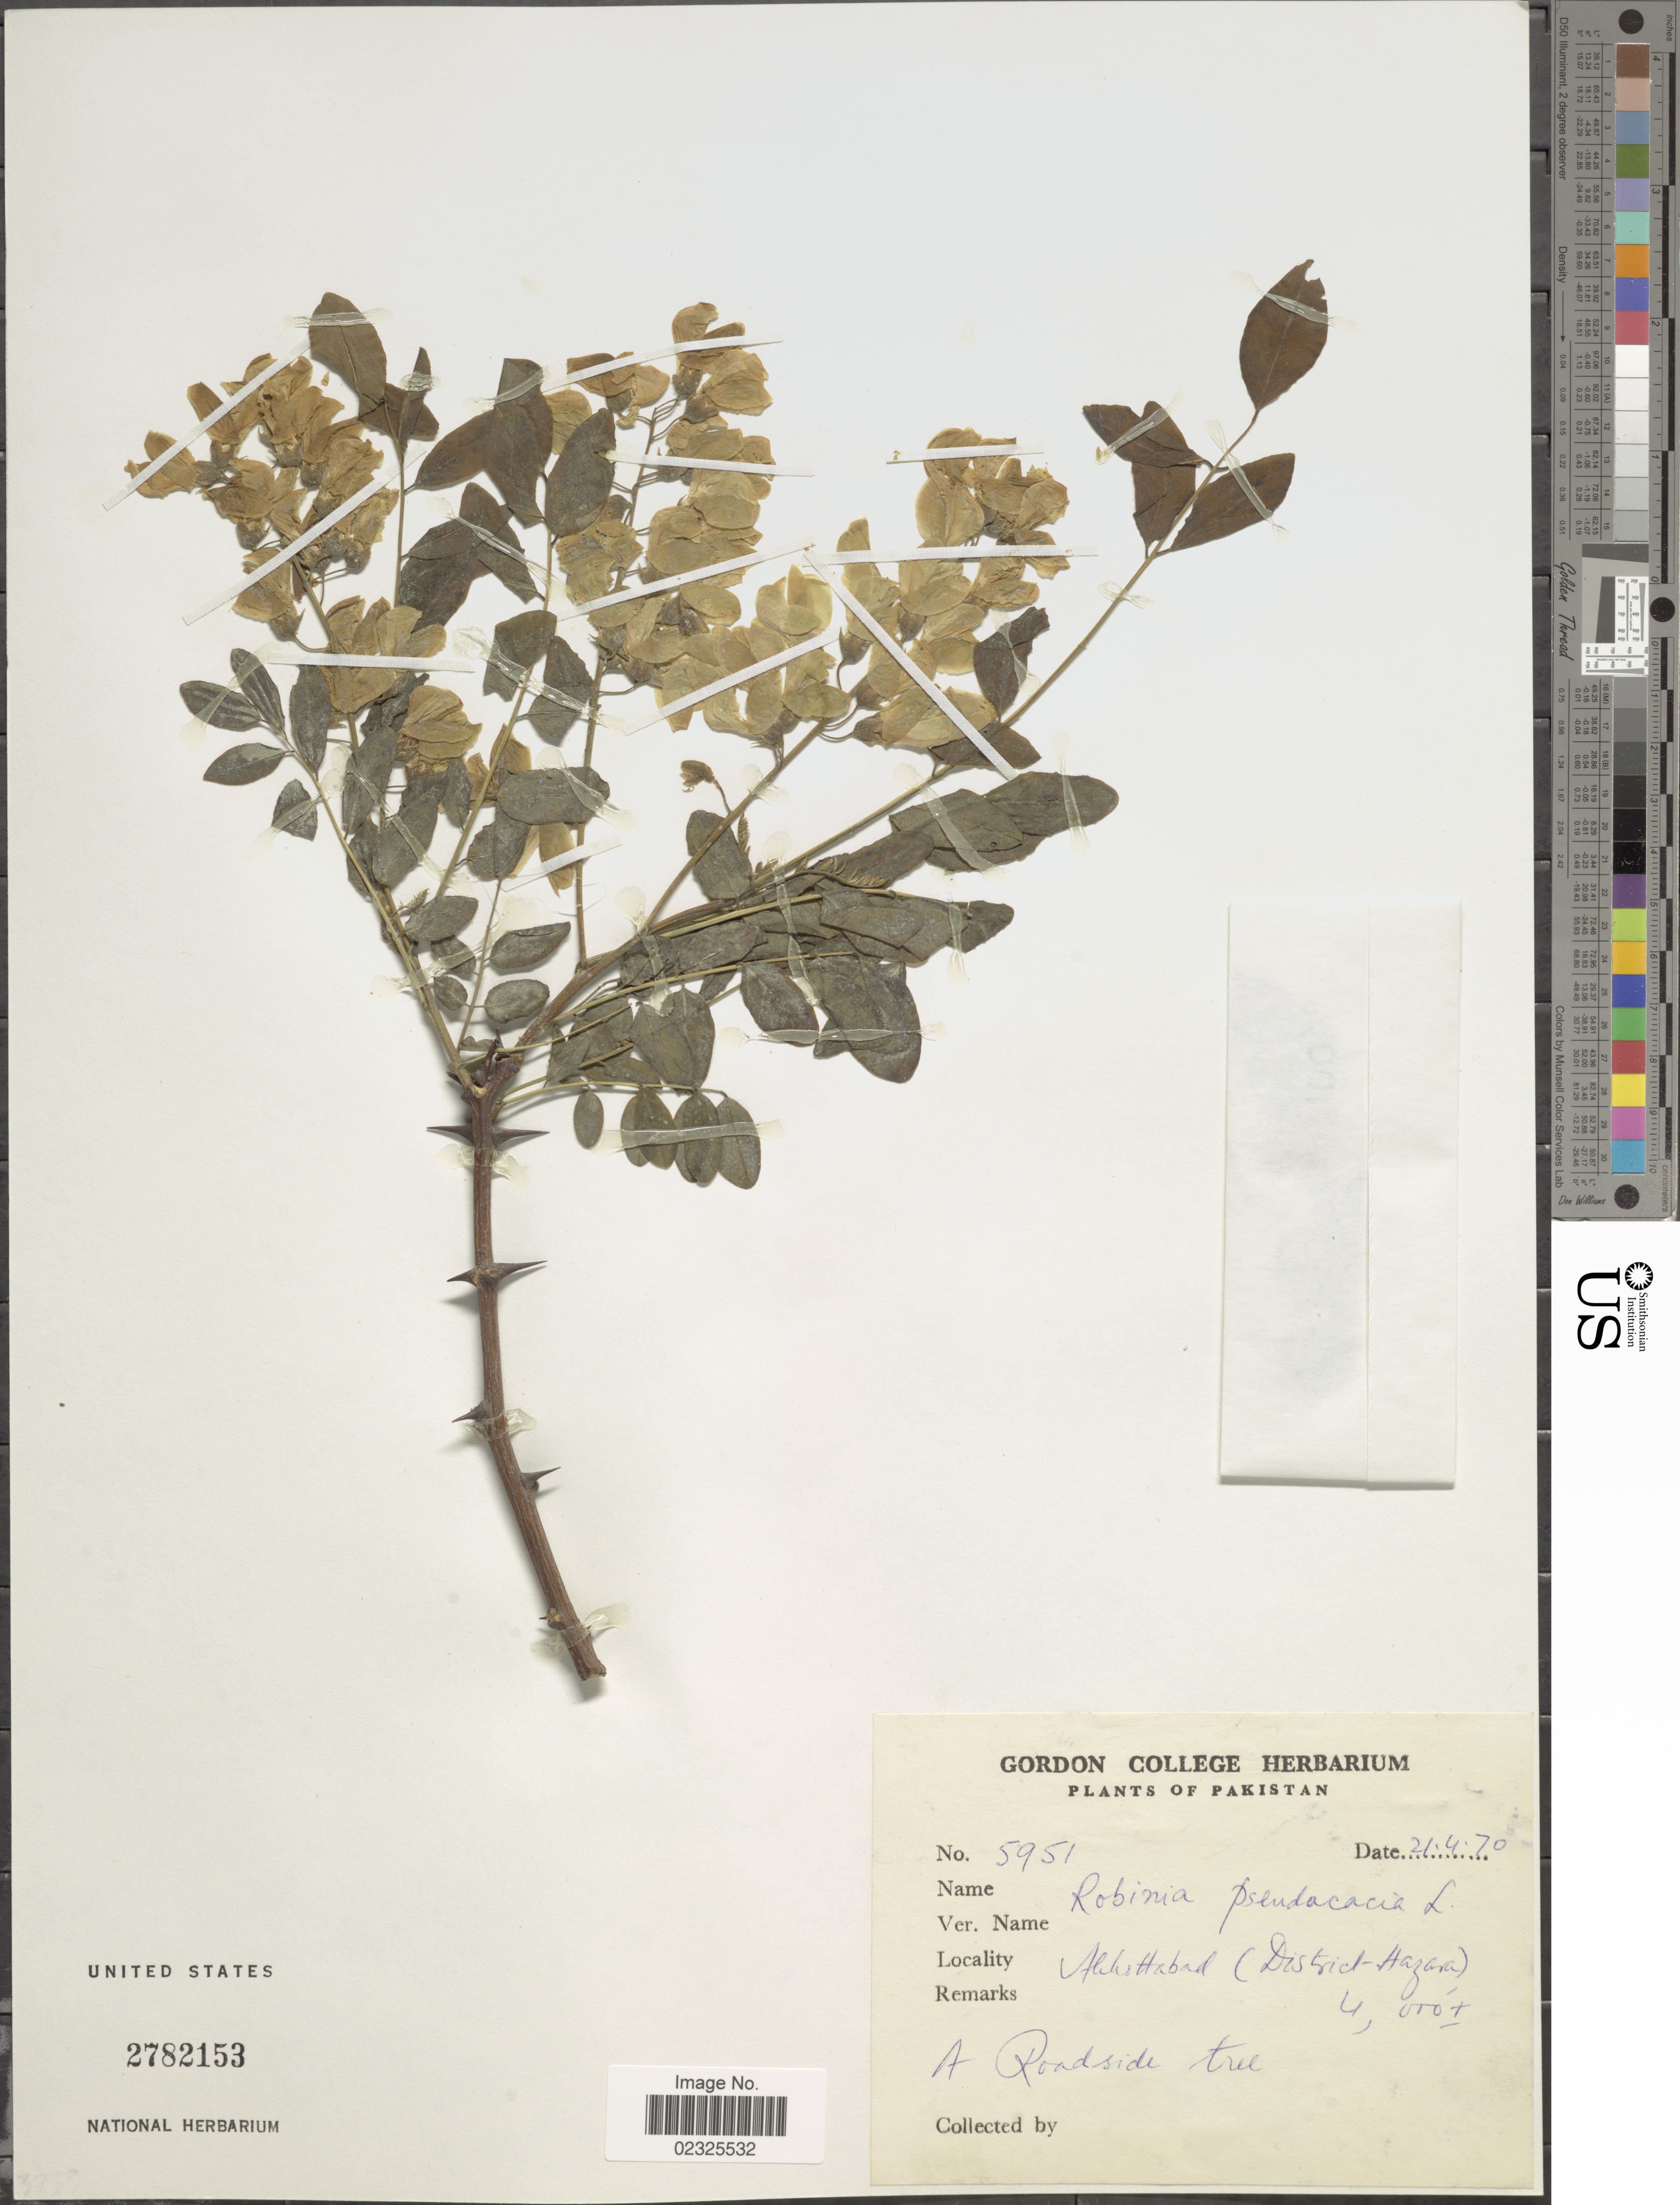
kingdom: Plantae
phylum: Tracheophyta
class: Magnoliopsida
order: Fabales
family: Fabaceae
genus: Robinia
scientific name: Robinia pseudoacacia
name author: L.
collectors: Ex herb. Gordon College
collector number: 5951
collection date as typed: Transcribed d/m/y: 21/4/70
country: Pakistan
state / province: Khyber Pakhtunkhwa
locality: Abbottabad (District- Hazara)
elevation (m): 1219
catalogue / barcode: US 2782153